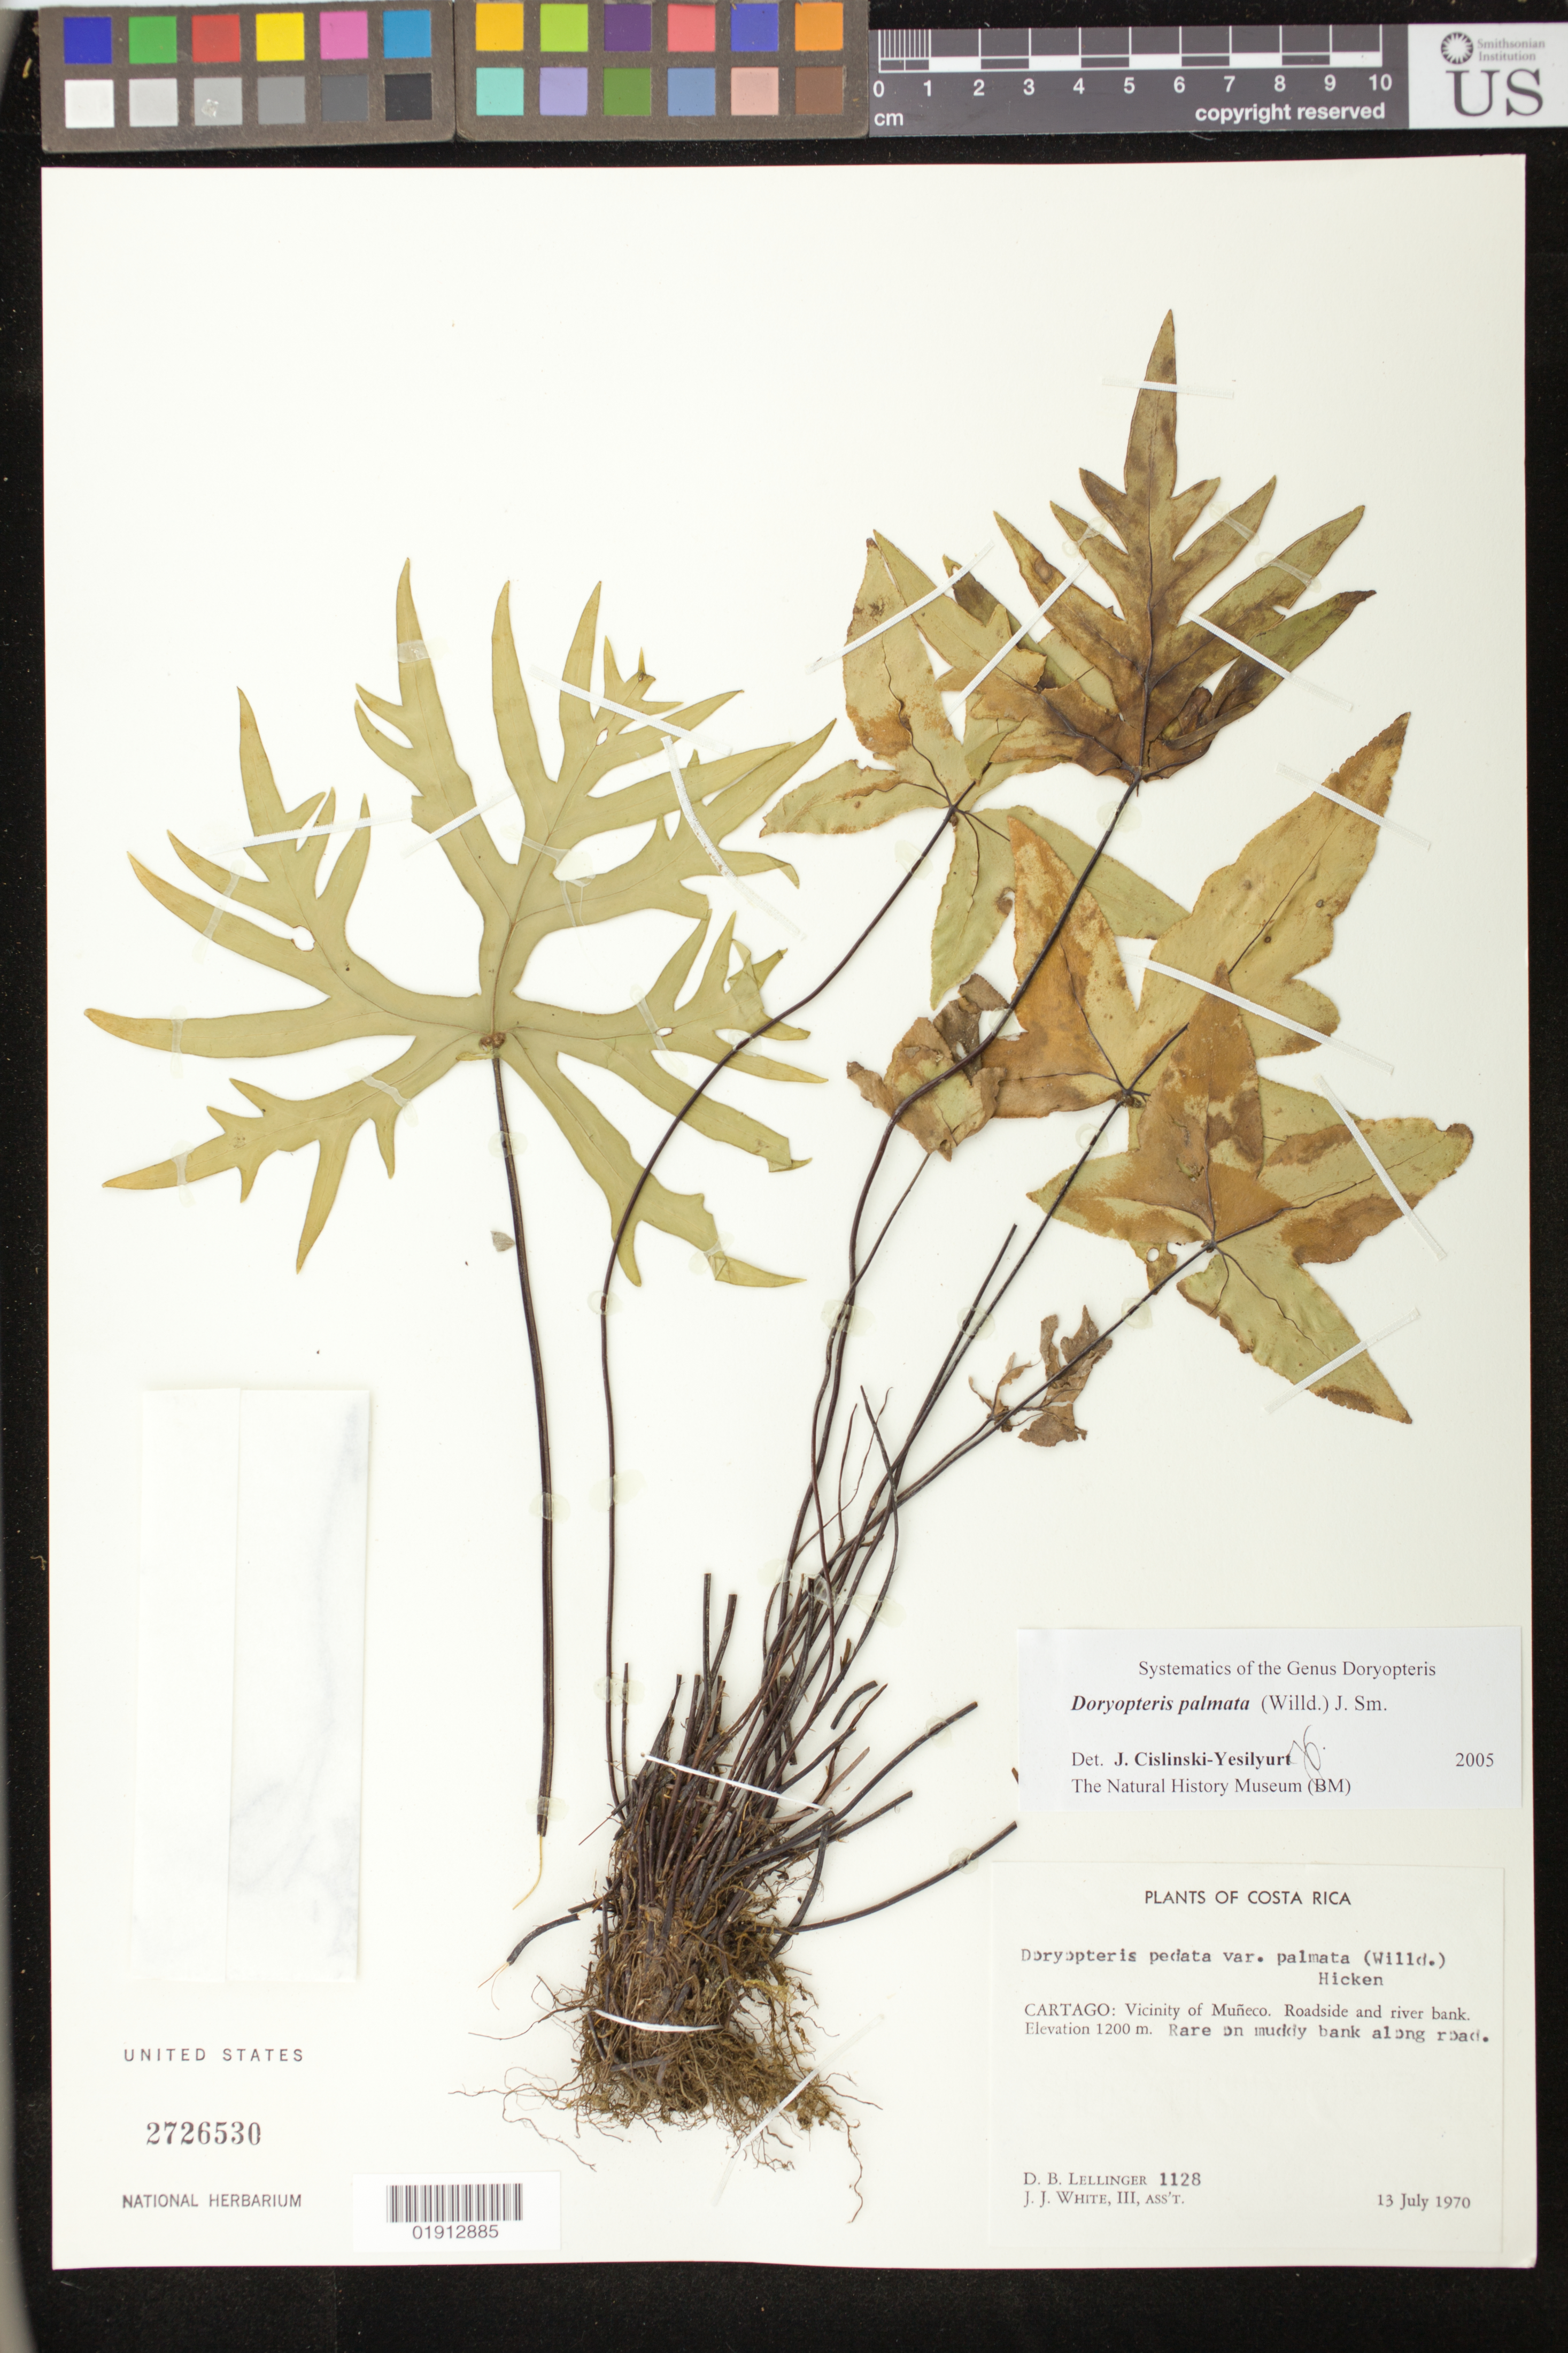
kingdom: Plantae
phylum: Tracheophyta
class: Polypodiopsida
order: Polypodiales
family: Pteridaceae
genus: Doryopteris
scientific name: Doryopteris palmata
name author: (Willd.) J. Sm.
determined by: Yesilyurt, J. C.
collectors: D. B. Lellinger & J. J. White III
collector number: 1128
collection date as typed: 13 Jul 1970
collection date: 1970-07-13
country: Costa Rica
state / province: Cartago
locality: Vicinity of Muneco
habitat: Rare on muddy bank along road.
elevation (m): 1200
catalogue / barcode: US 2726530